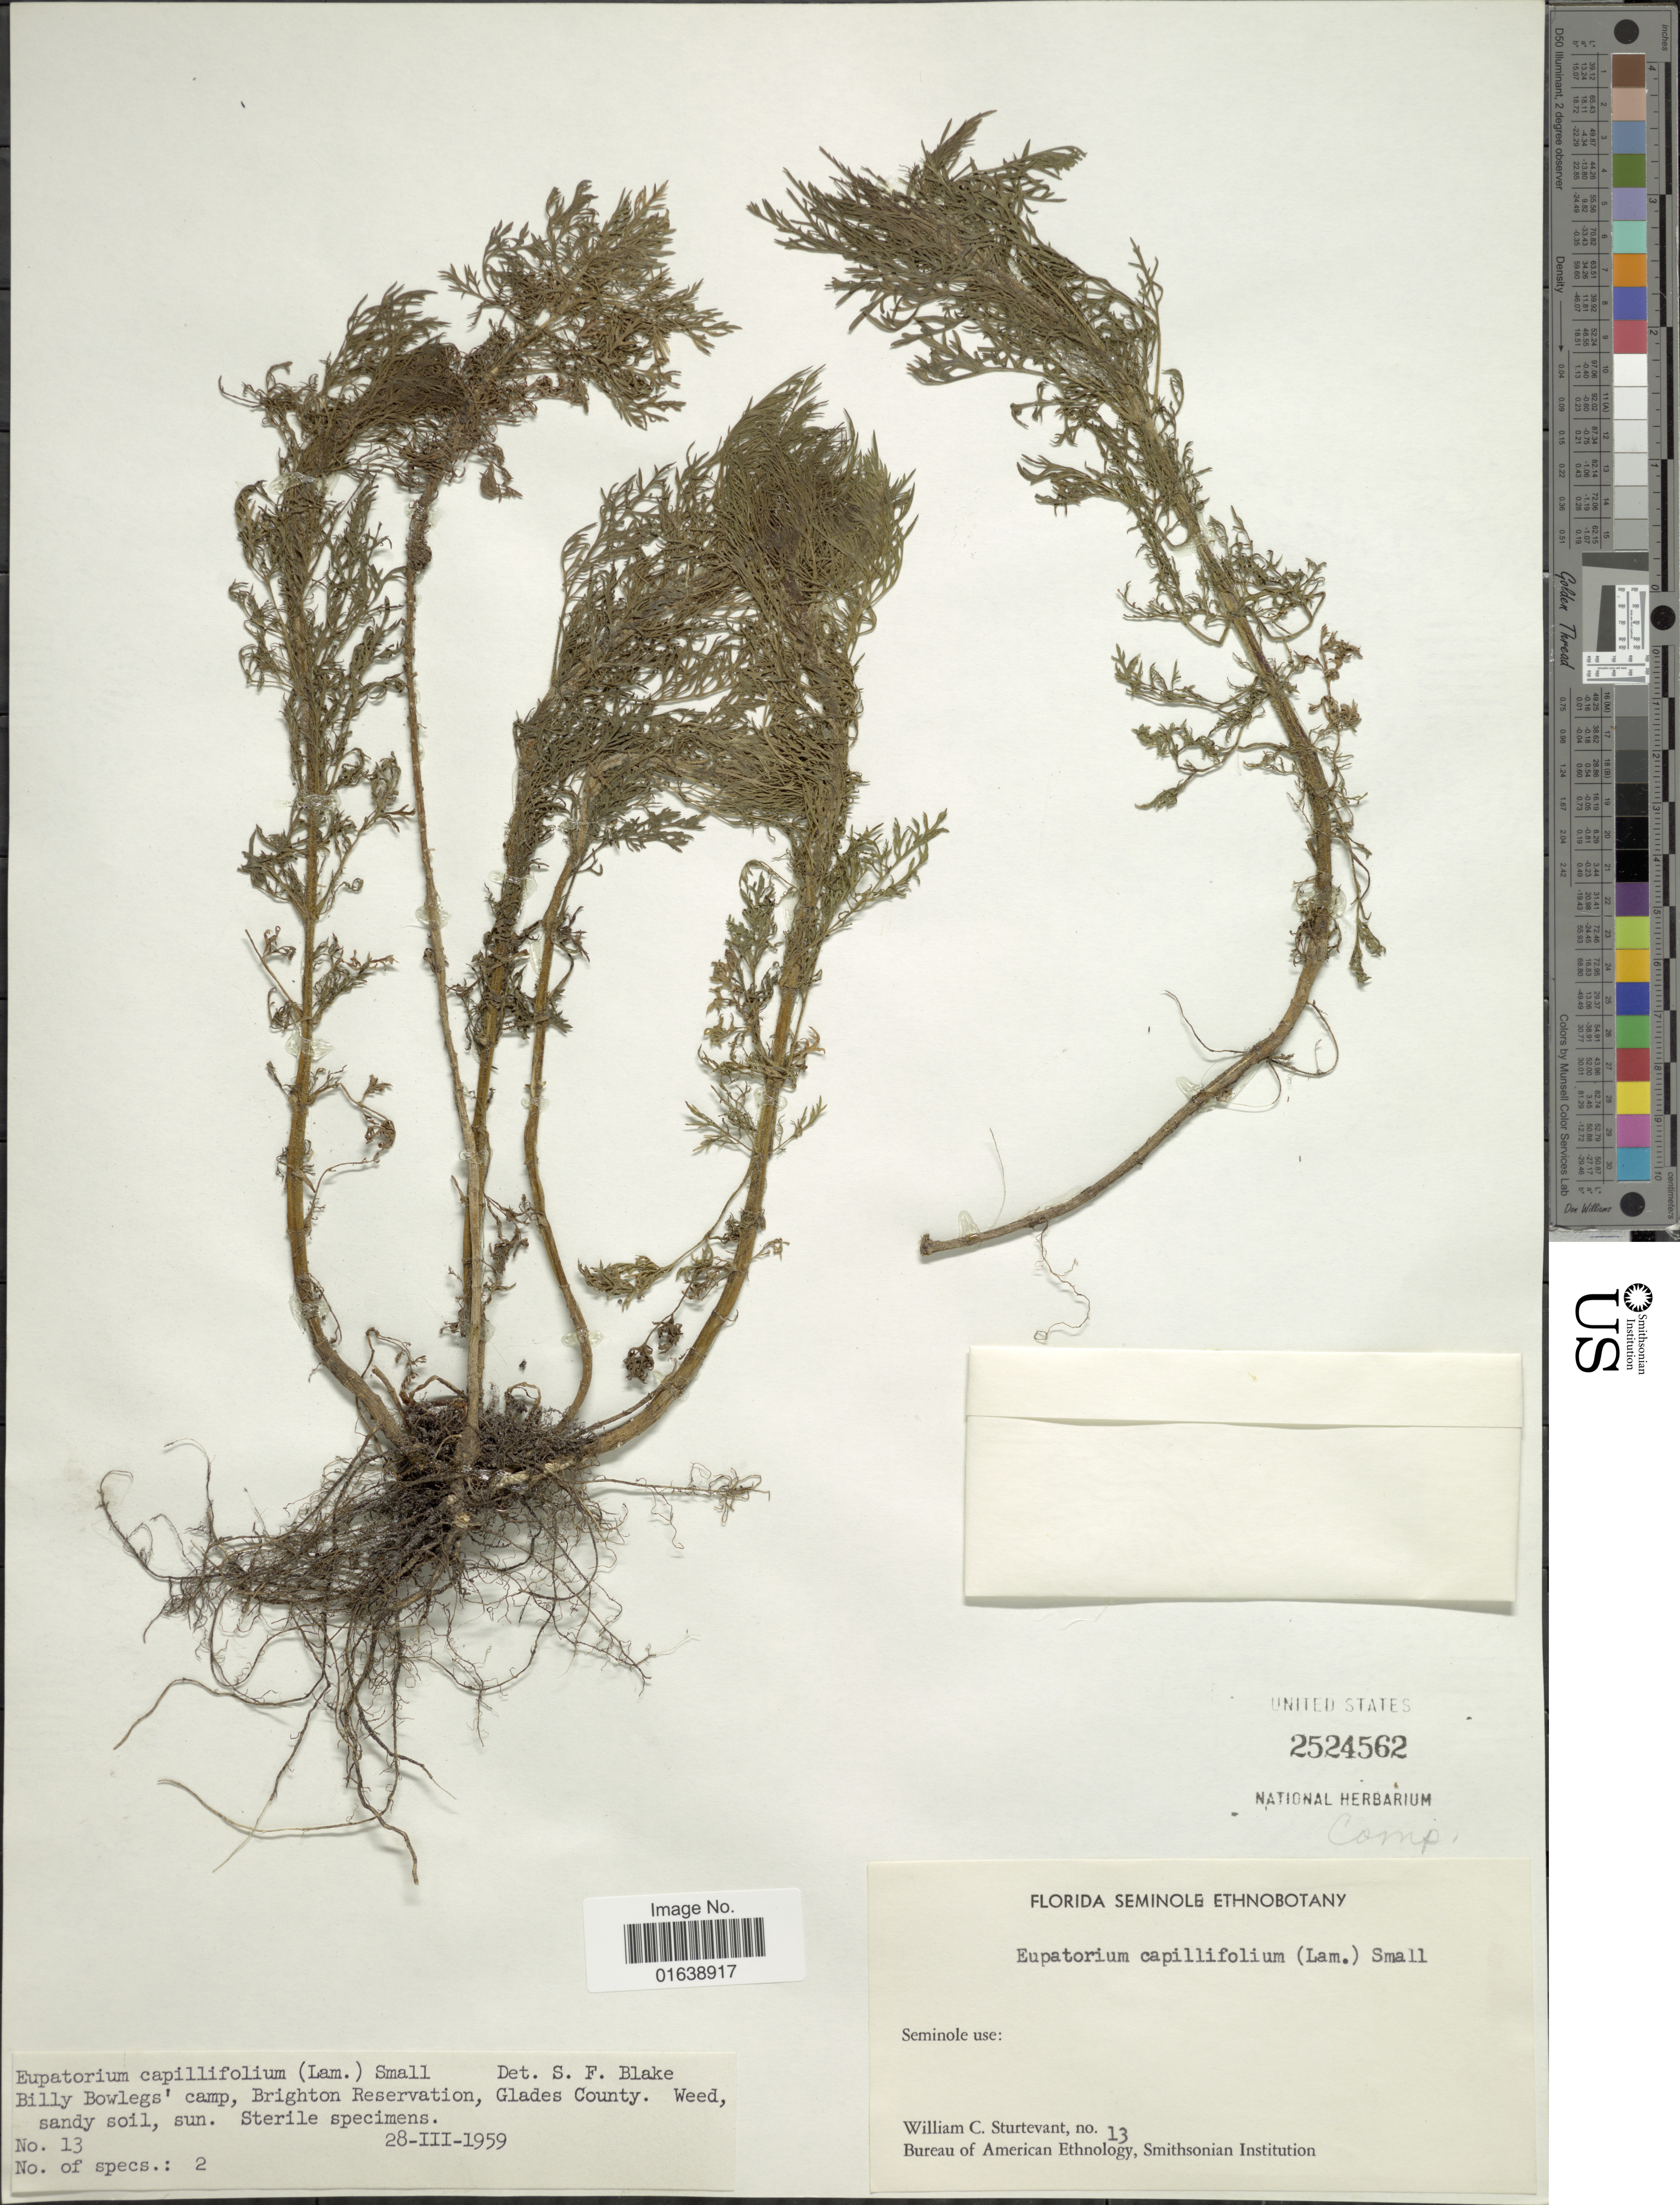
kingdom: Plantae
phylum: Tracheophyta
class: Magnoliopsida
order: Asterales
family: Asteraceae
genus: Eupatorium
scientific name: Eupatorium capillifolium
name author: (Lam.) Small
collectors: W. Sturtevant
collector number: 13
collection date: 1959-03-26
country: United States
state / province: Florida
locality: Billy Bowleg's camp, Brighton Reservation, Glades County. Seminole Ethnobotany.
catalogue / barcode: US 2524562